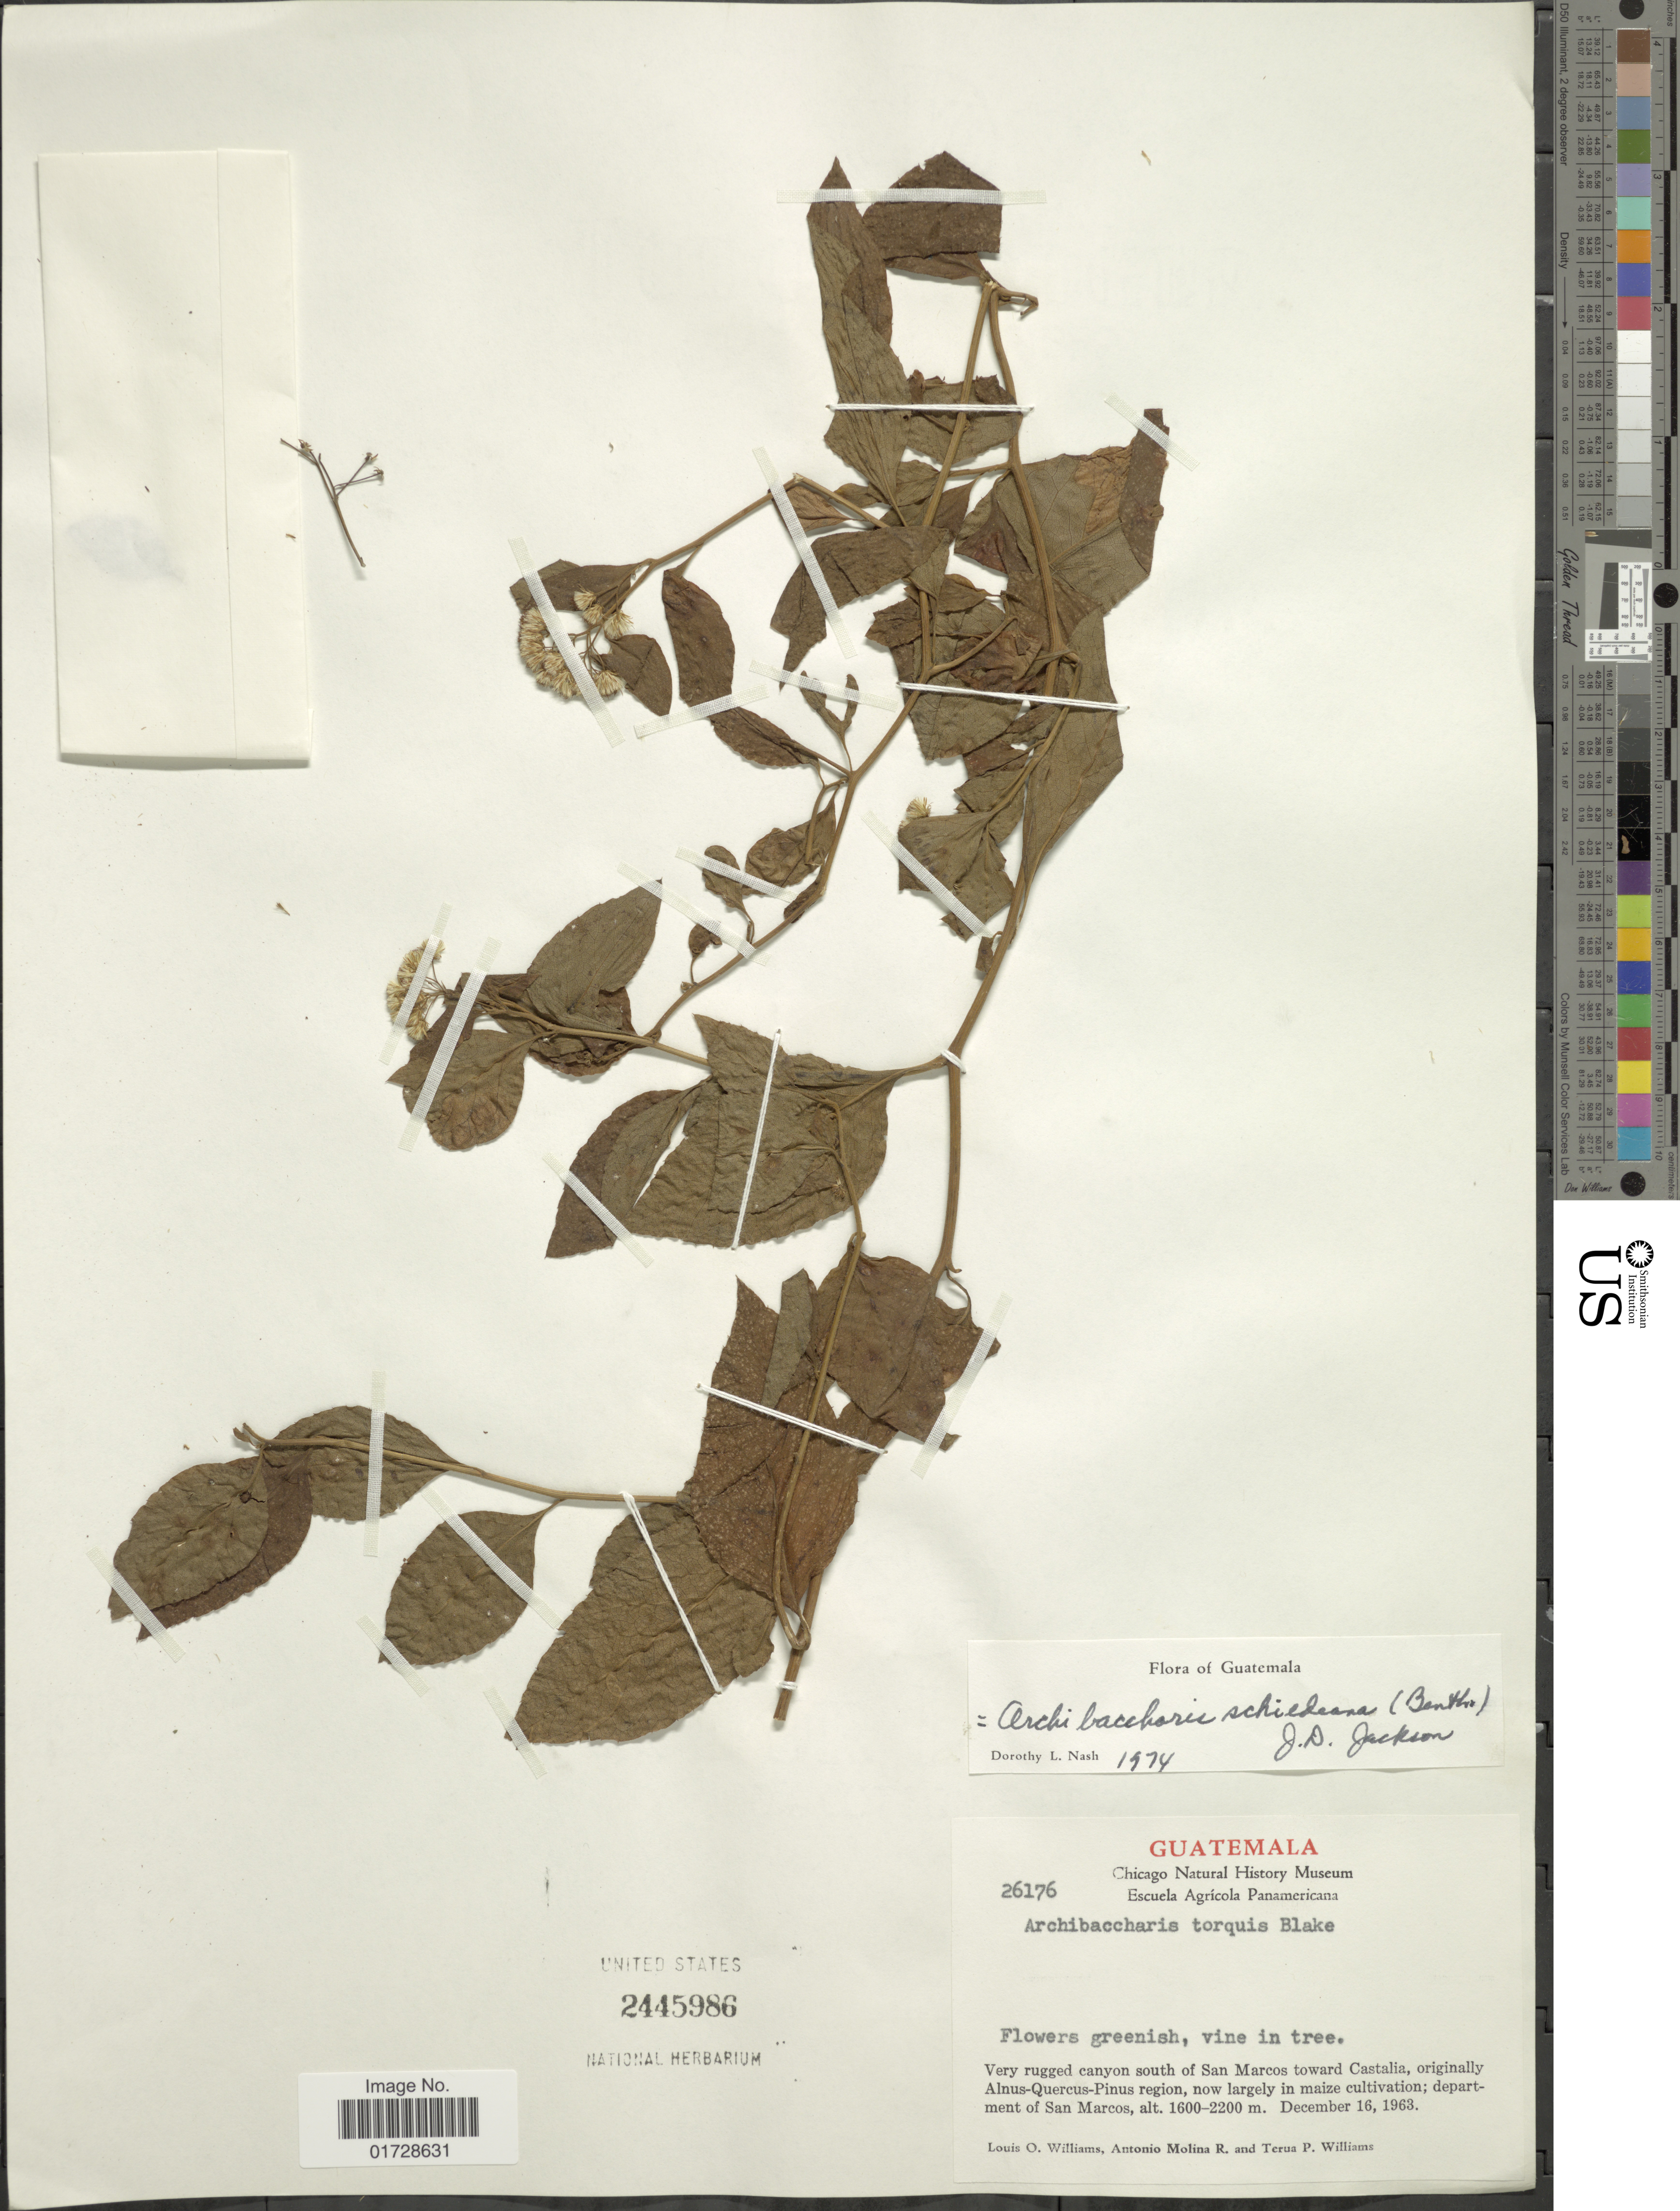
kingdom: Plantae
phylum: Tracheophyta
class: Magnoliopsida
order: Asterales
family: Asteraceae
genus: Archibaccharis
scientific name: Archibaccharis schiedeana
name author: (Benth.) J.D. Jacks.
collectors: L. O. Williams, A. Molina R. & T. P. Williams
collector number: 26176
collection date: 1963-12-16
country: Guatemala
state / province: San Marcos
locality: Canyon south of San Marcos toward Castalia, originally Alnus-Quercus-Pinus region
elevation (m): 1600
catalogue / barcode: US 2445986